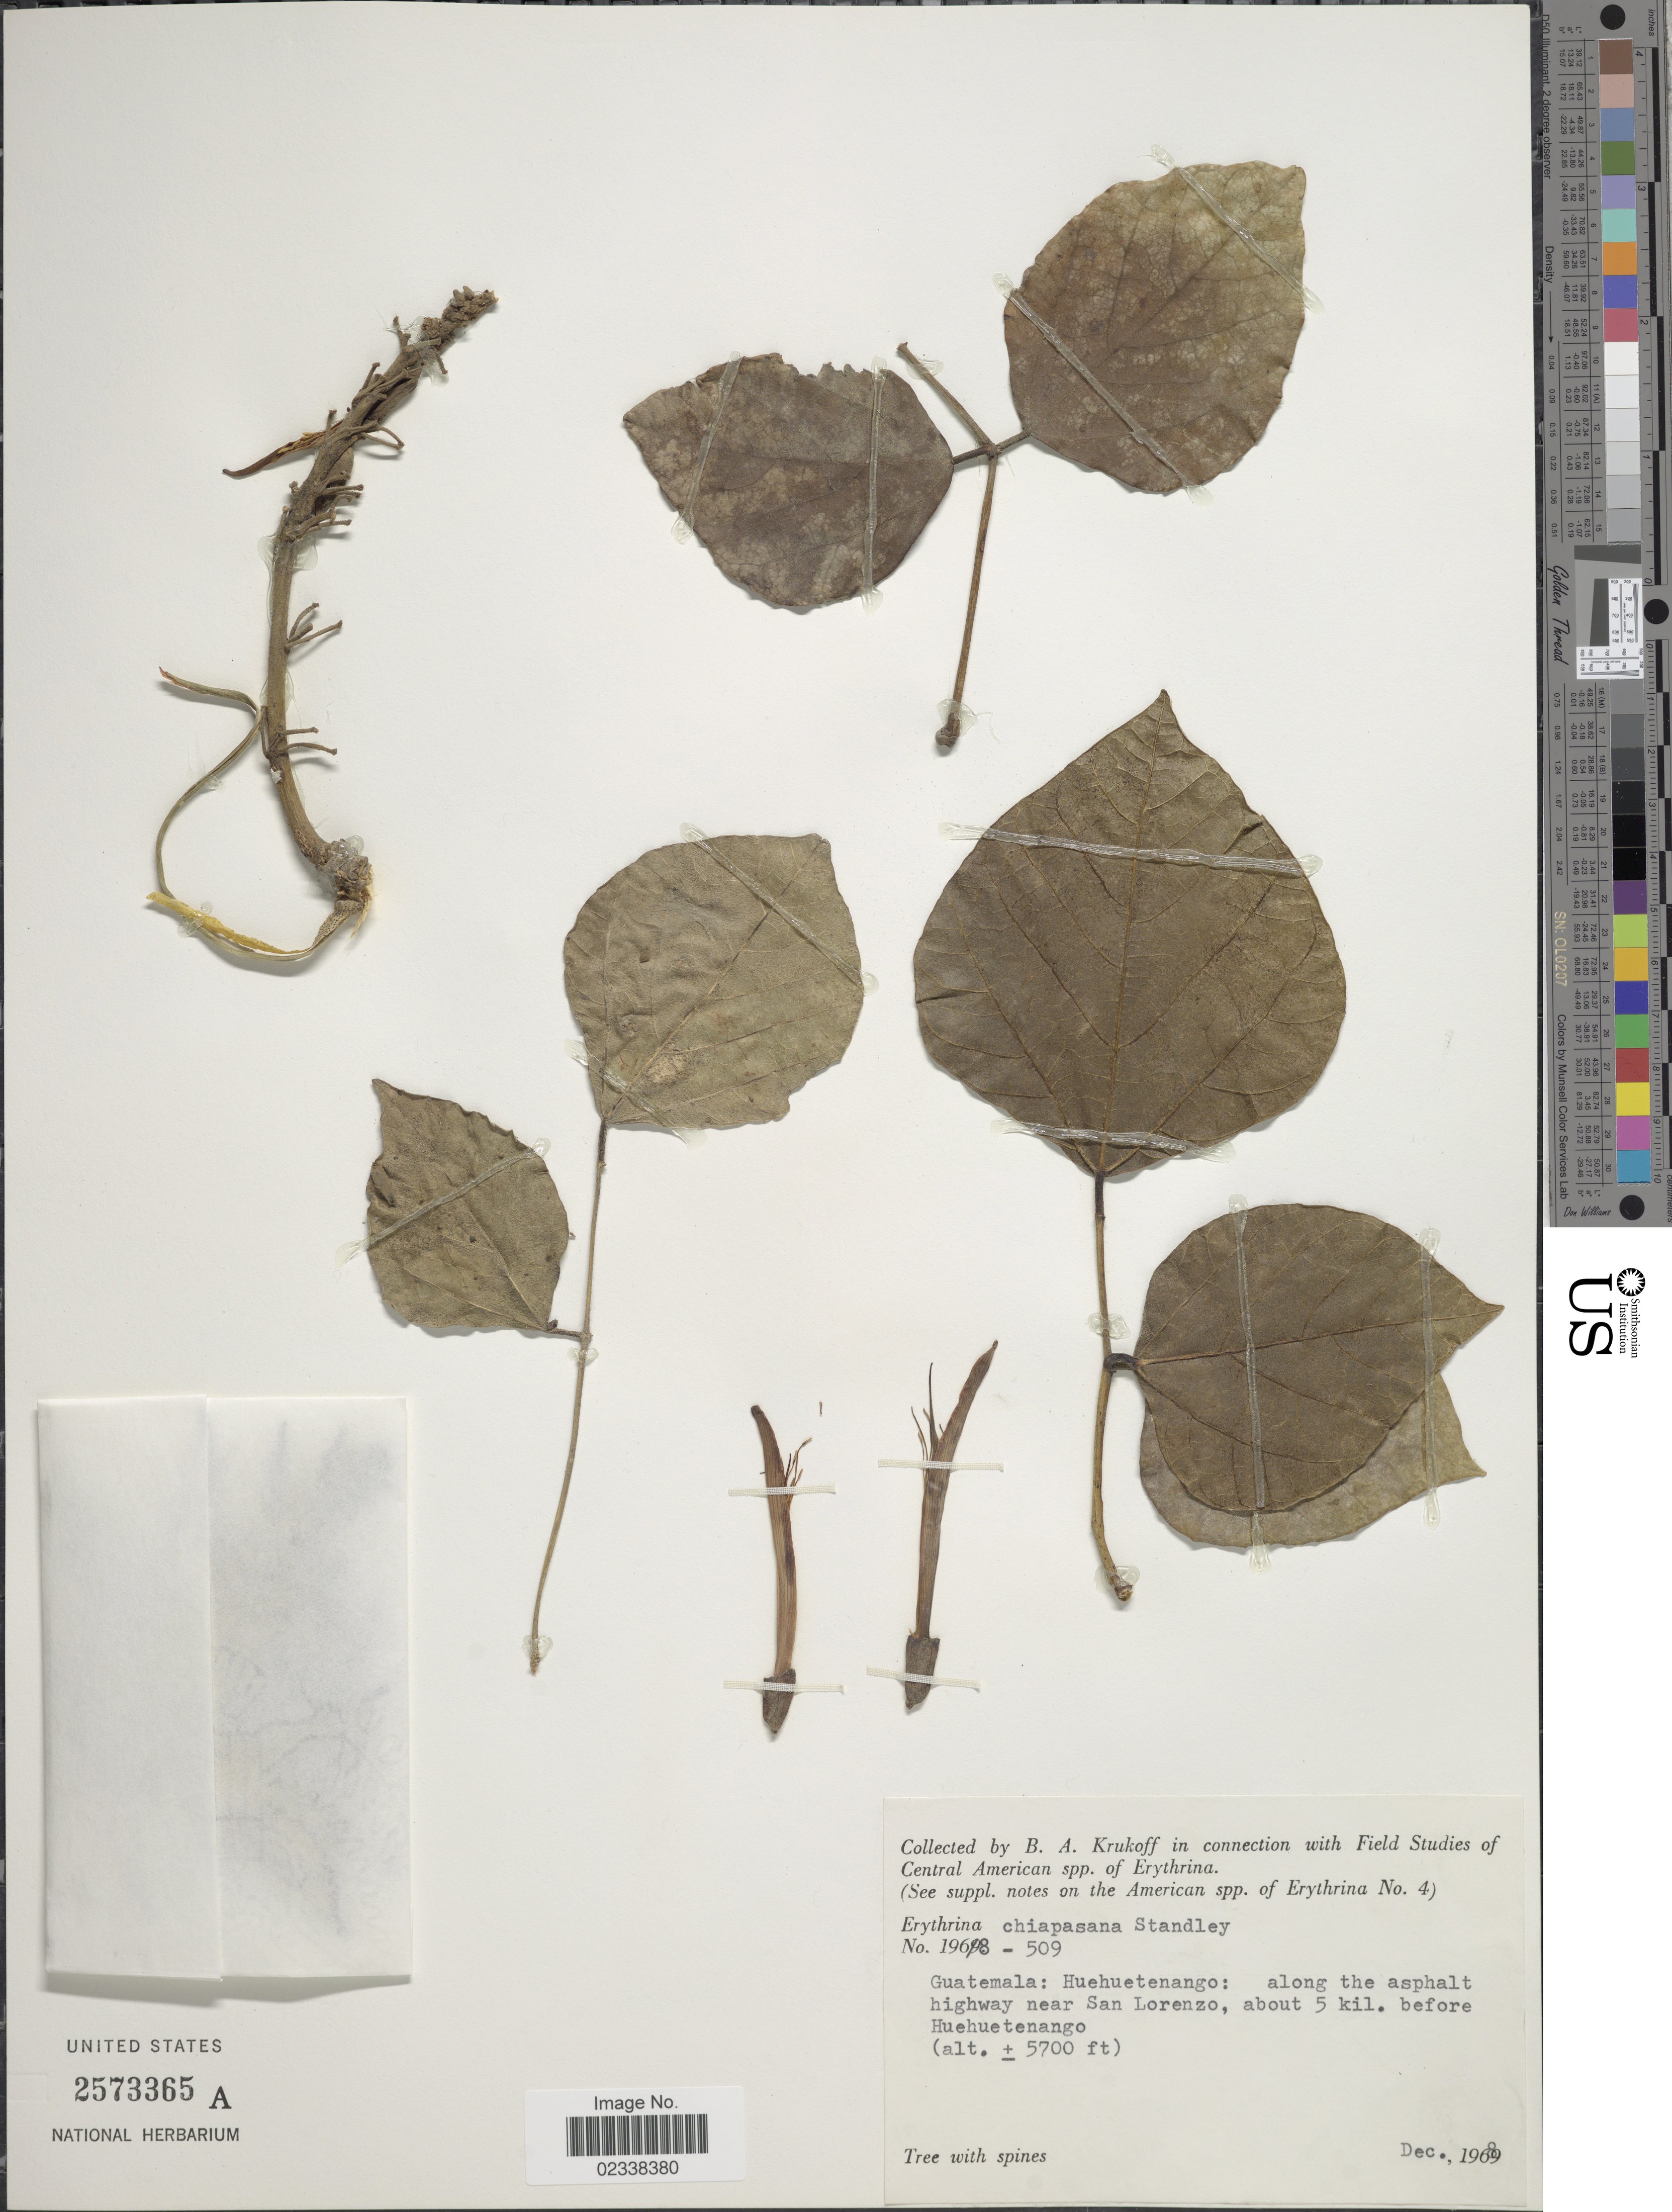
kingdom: Plantae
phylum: Tracheophyta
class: Magnoliopsida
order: Fabales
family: Fabaceae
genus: Erythrina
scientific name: Erythrina chiapasana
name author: Krukoff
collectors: B. A. Krukoff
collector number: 1968-509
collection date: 1968-12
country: Guatemala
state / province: Huehuetenango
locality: Along the asphalt highway near San Lorenzo, about 5 kil. before Huehuetenango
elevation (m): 1737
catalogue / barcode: US 2573365A